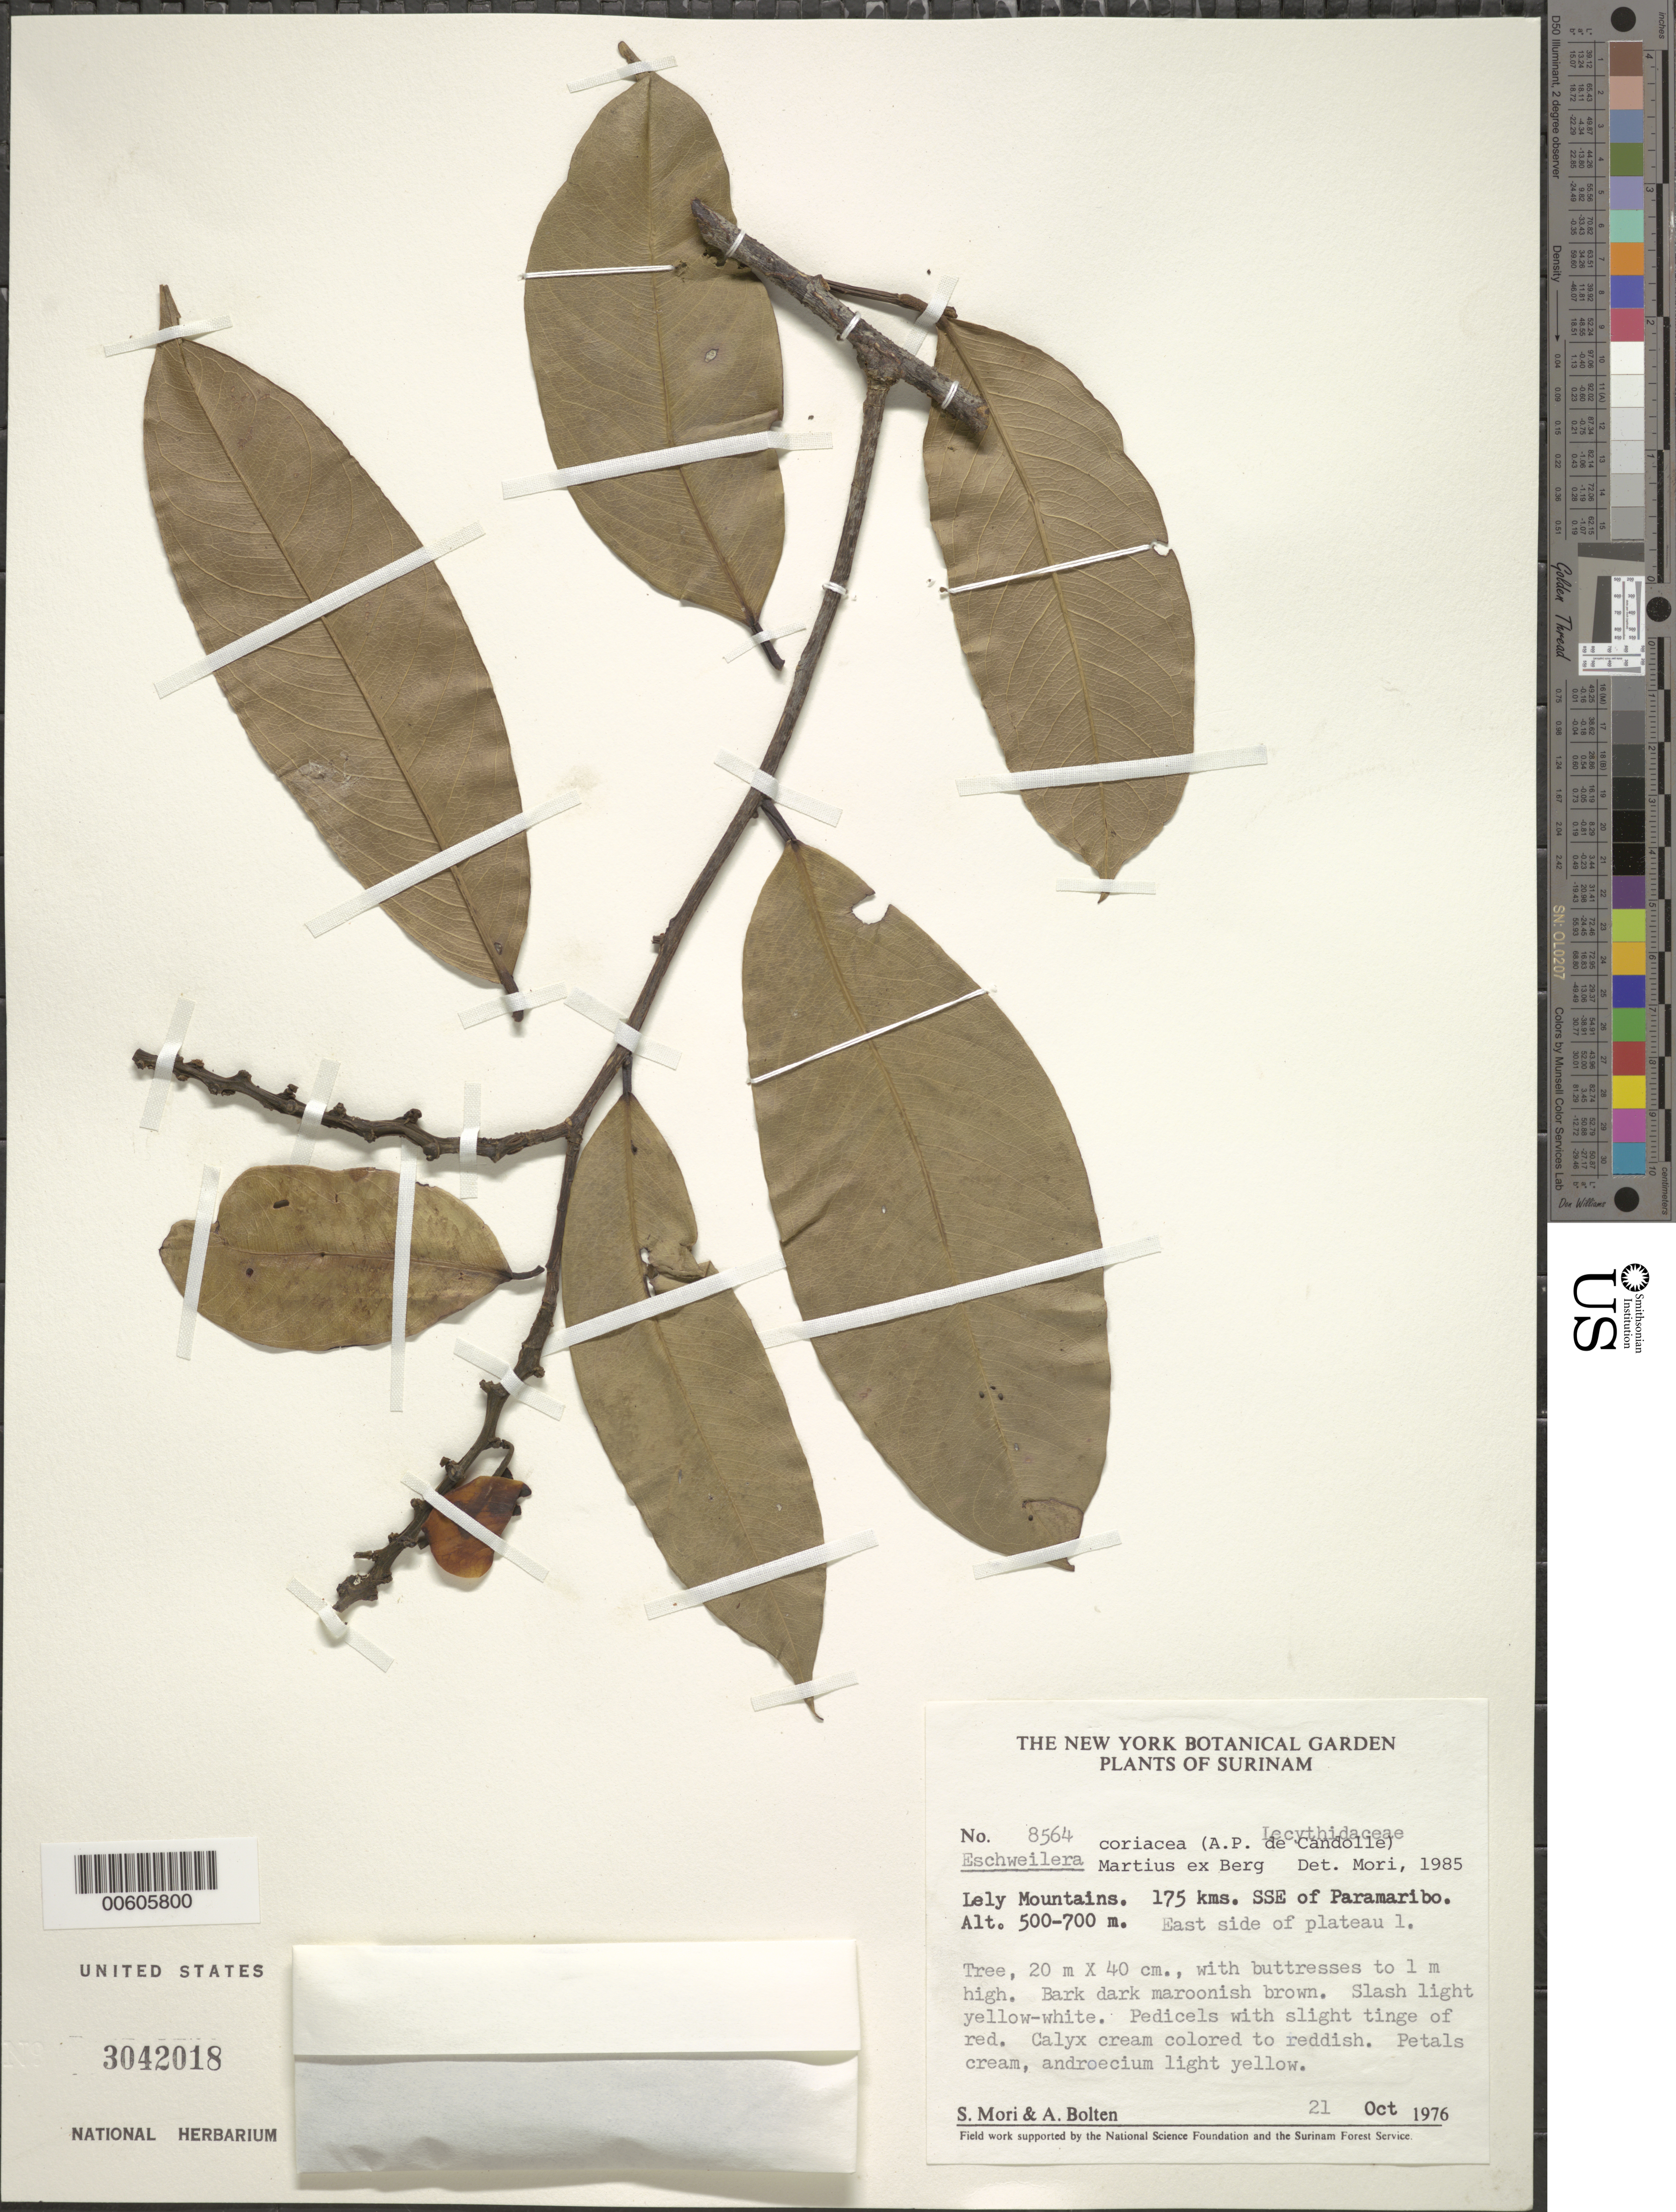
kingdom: Plantae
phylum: Tracheophyta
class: Magnoliopsida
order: Ericales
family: Lecythidaceae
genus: Eschweilera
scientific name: Eschweilera coriacea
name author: (DC.) S.A. Mori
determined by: Mori, Scott A.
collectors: S. Mori & A. Bolten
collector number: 8564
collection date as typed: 21-Oct-76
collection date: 1976-10-21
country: Suriname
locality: Lely Mts., 175 km SSE of Paramaribo, E side of plateau 1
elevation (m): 500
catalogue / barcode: US 3042018